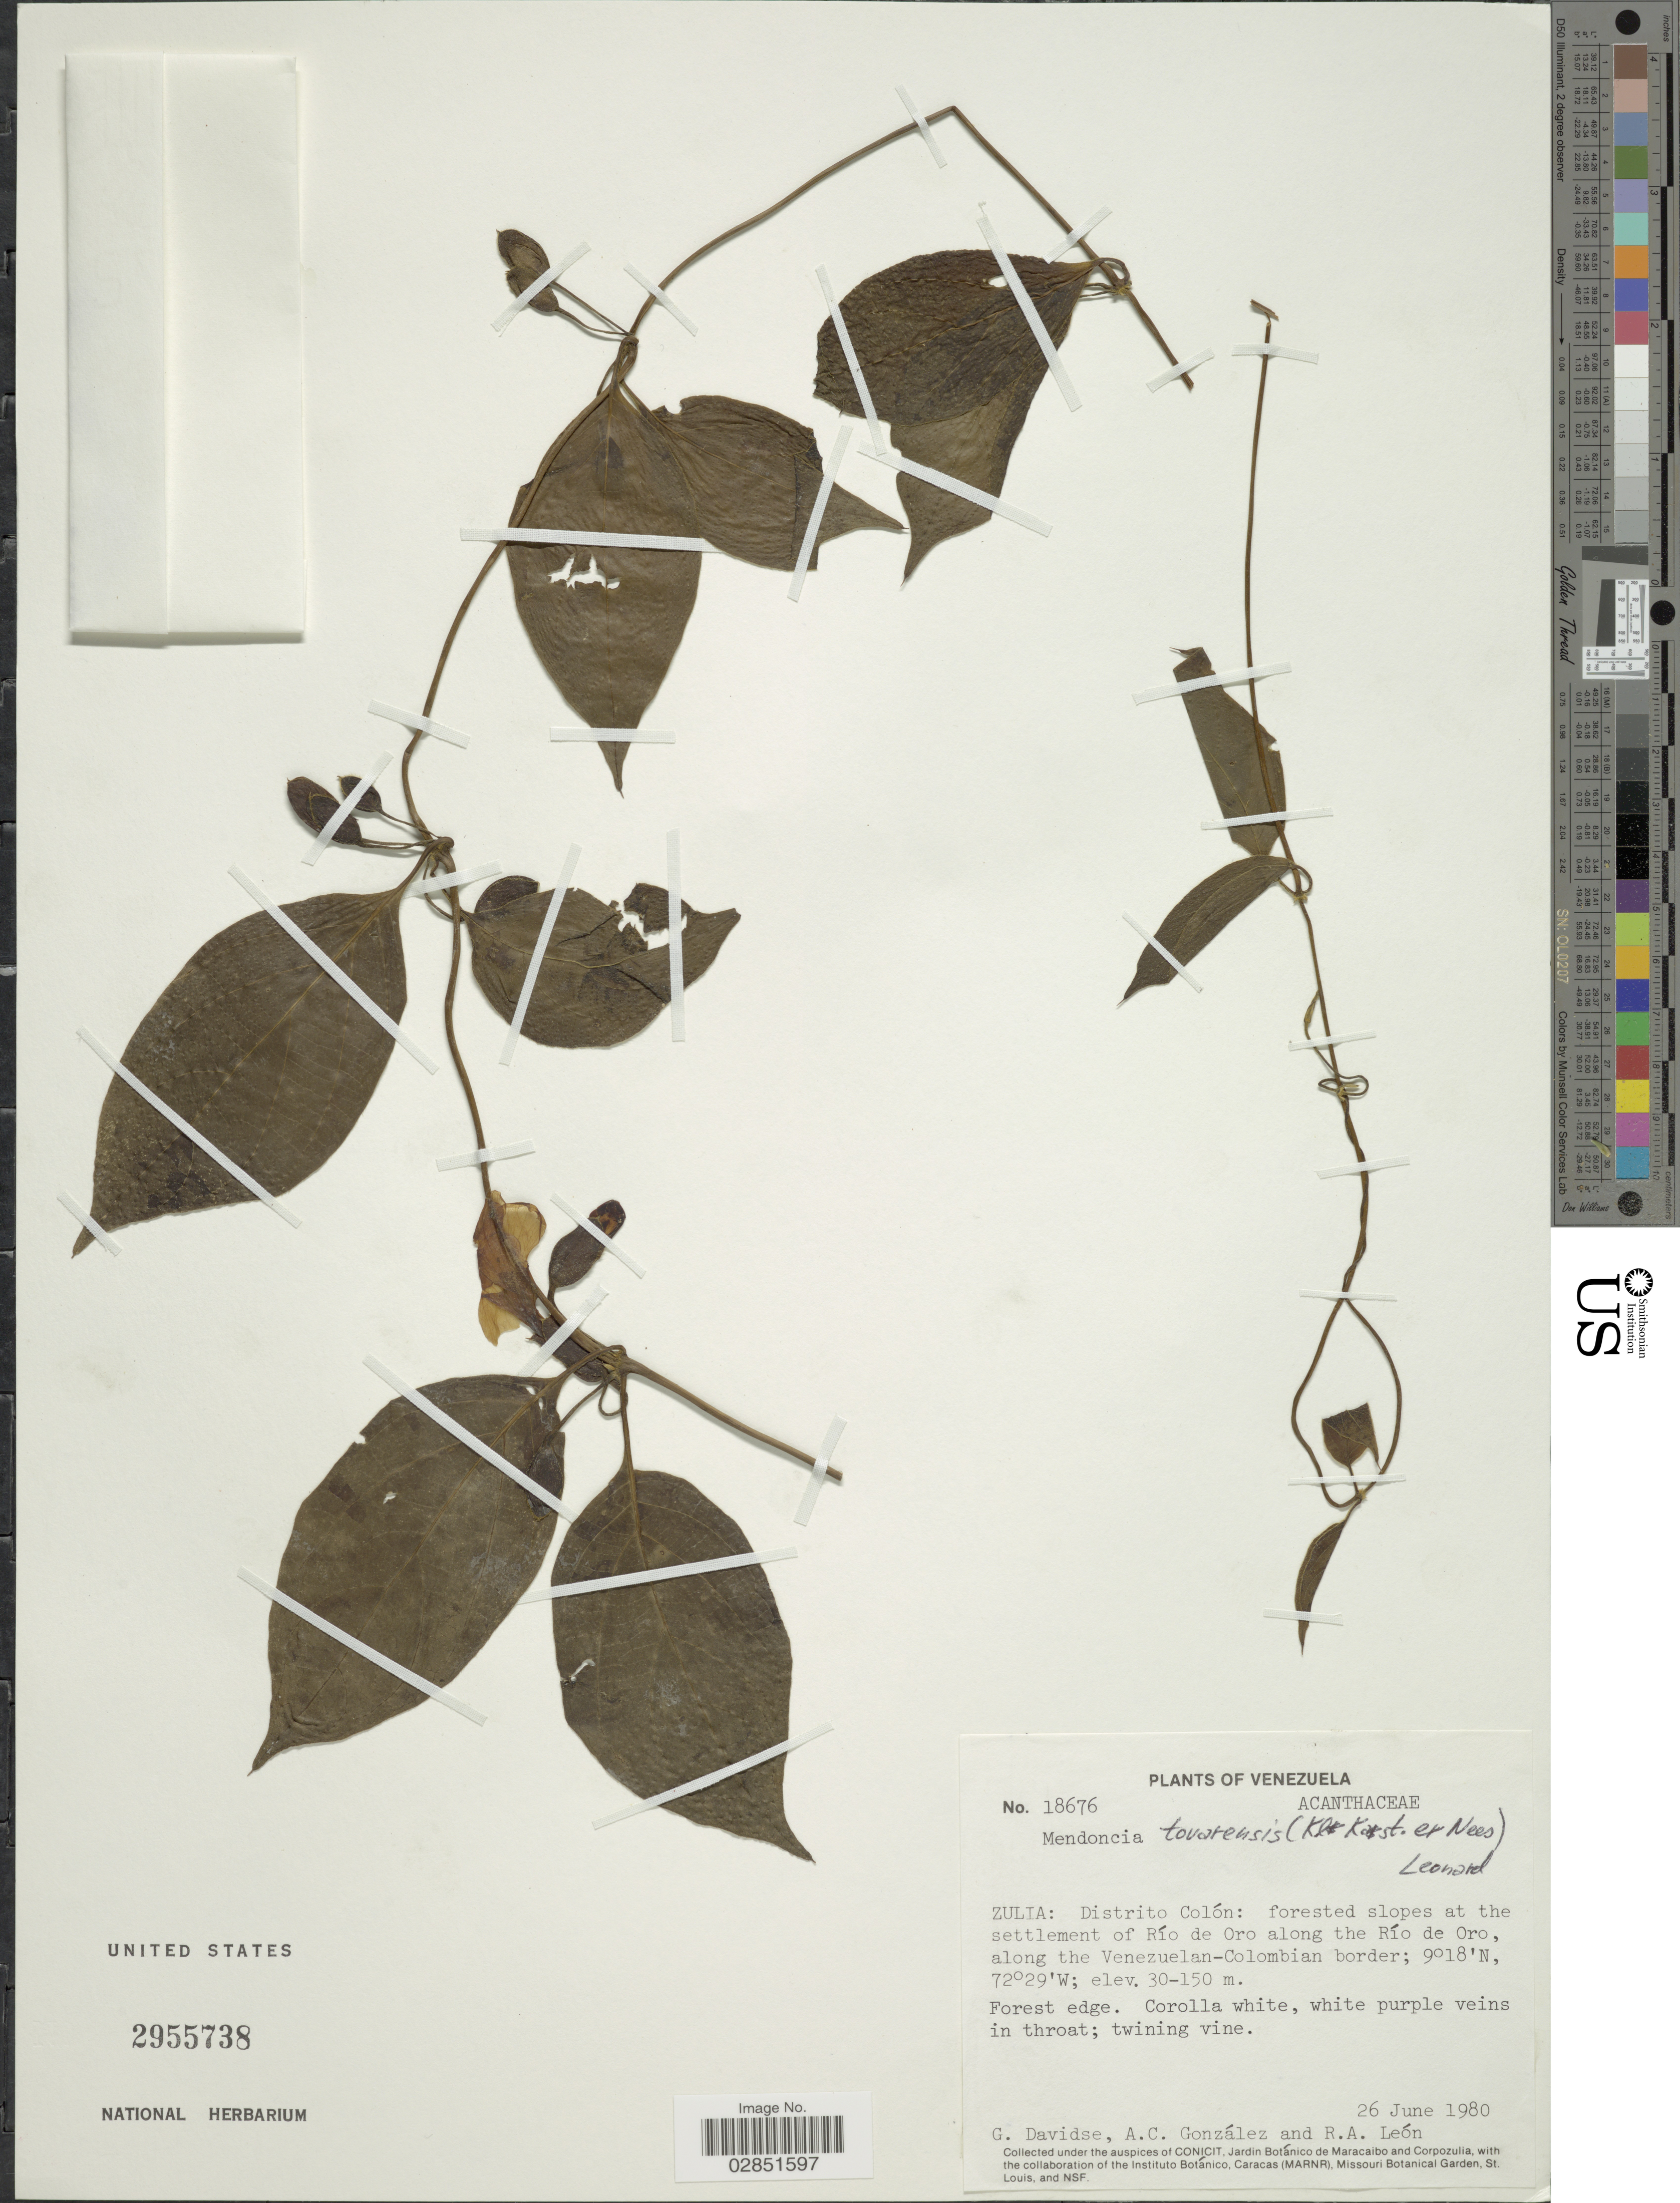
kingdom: Plantae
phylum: Tracheophyta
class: Magnoliopsida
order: Lamiales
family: Acanthaceae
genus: Mendoncia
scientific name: Mendoncia tovarensis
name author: (Klotzsch & H. Karst. ex Nees) Leonard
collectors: G. Davidse, A. C. González & R. A. León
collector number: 18676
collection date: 1980-06-26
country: Venezuela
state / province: Zulia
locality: Distrito Colón: forested slopes at the settlement of Río de Oro along the Río de Oro, along the Venezuelan-Colombian border.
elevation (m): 30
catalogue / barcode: US 2955738